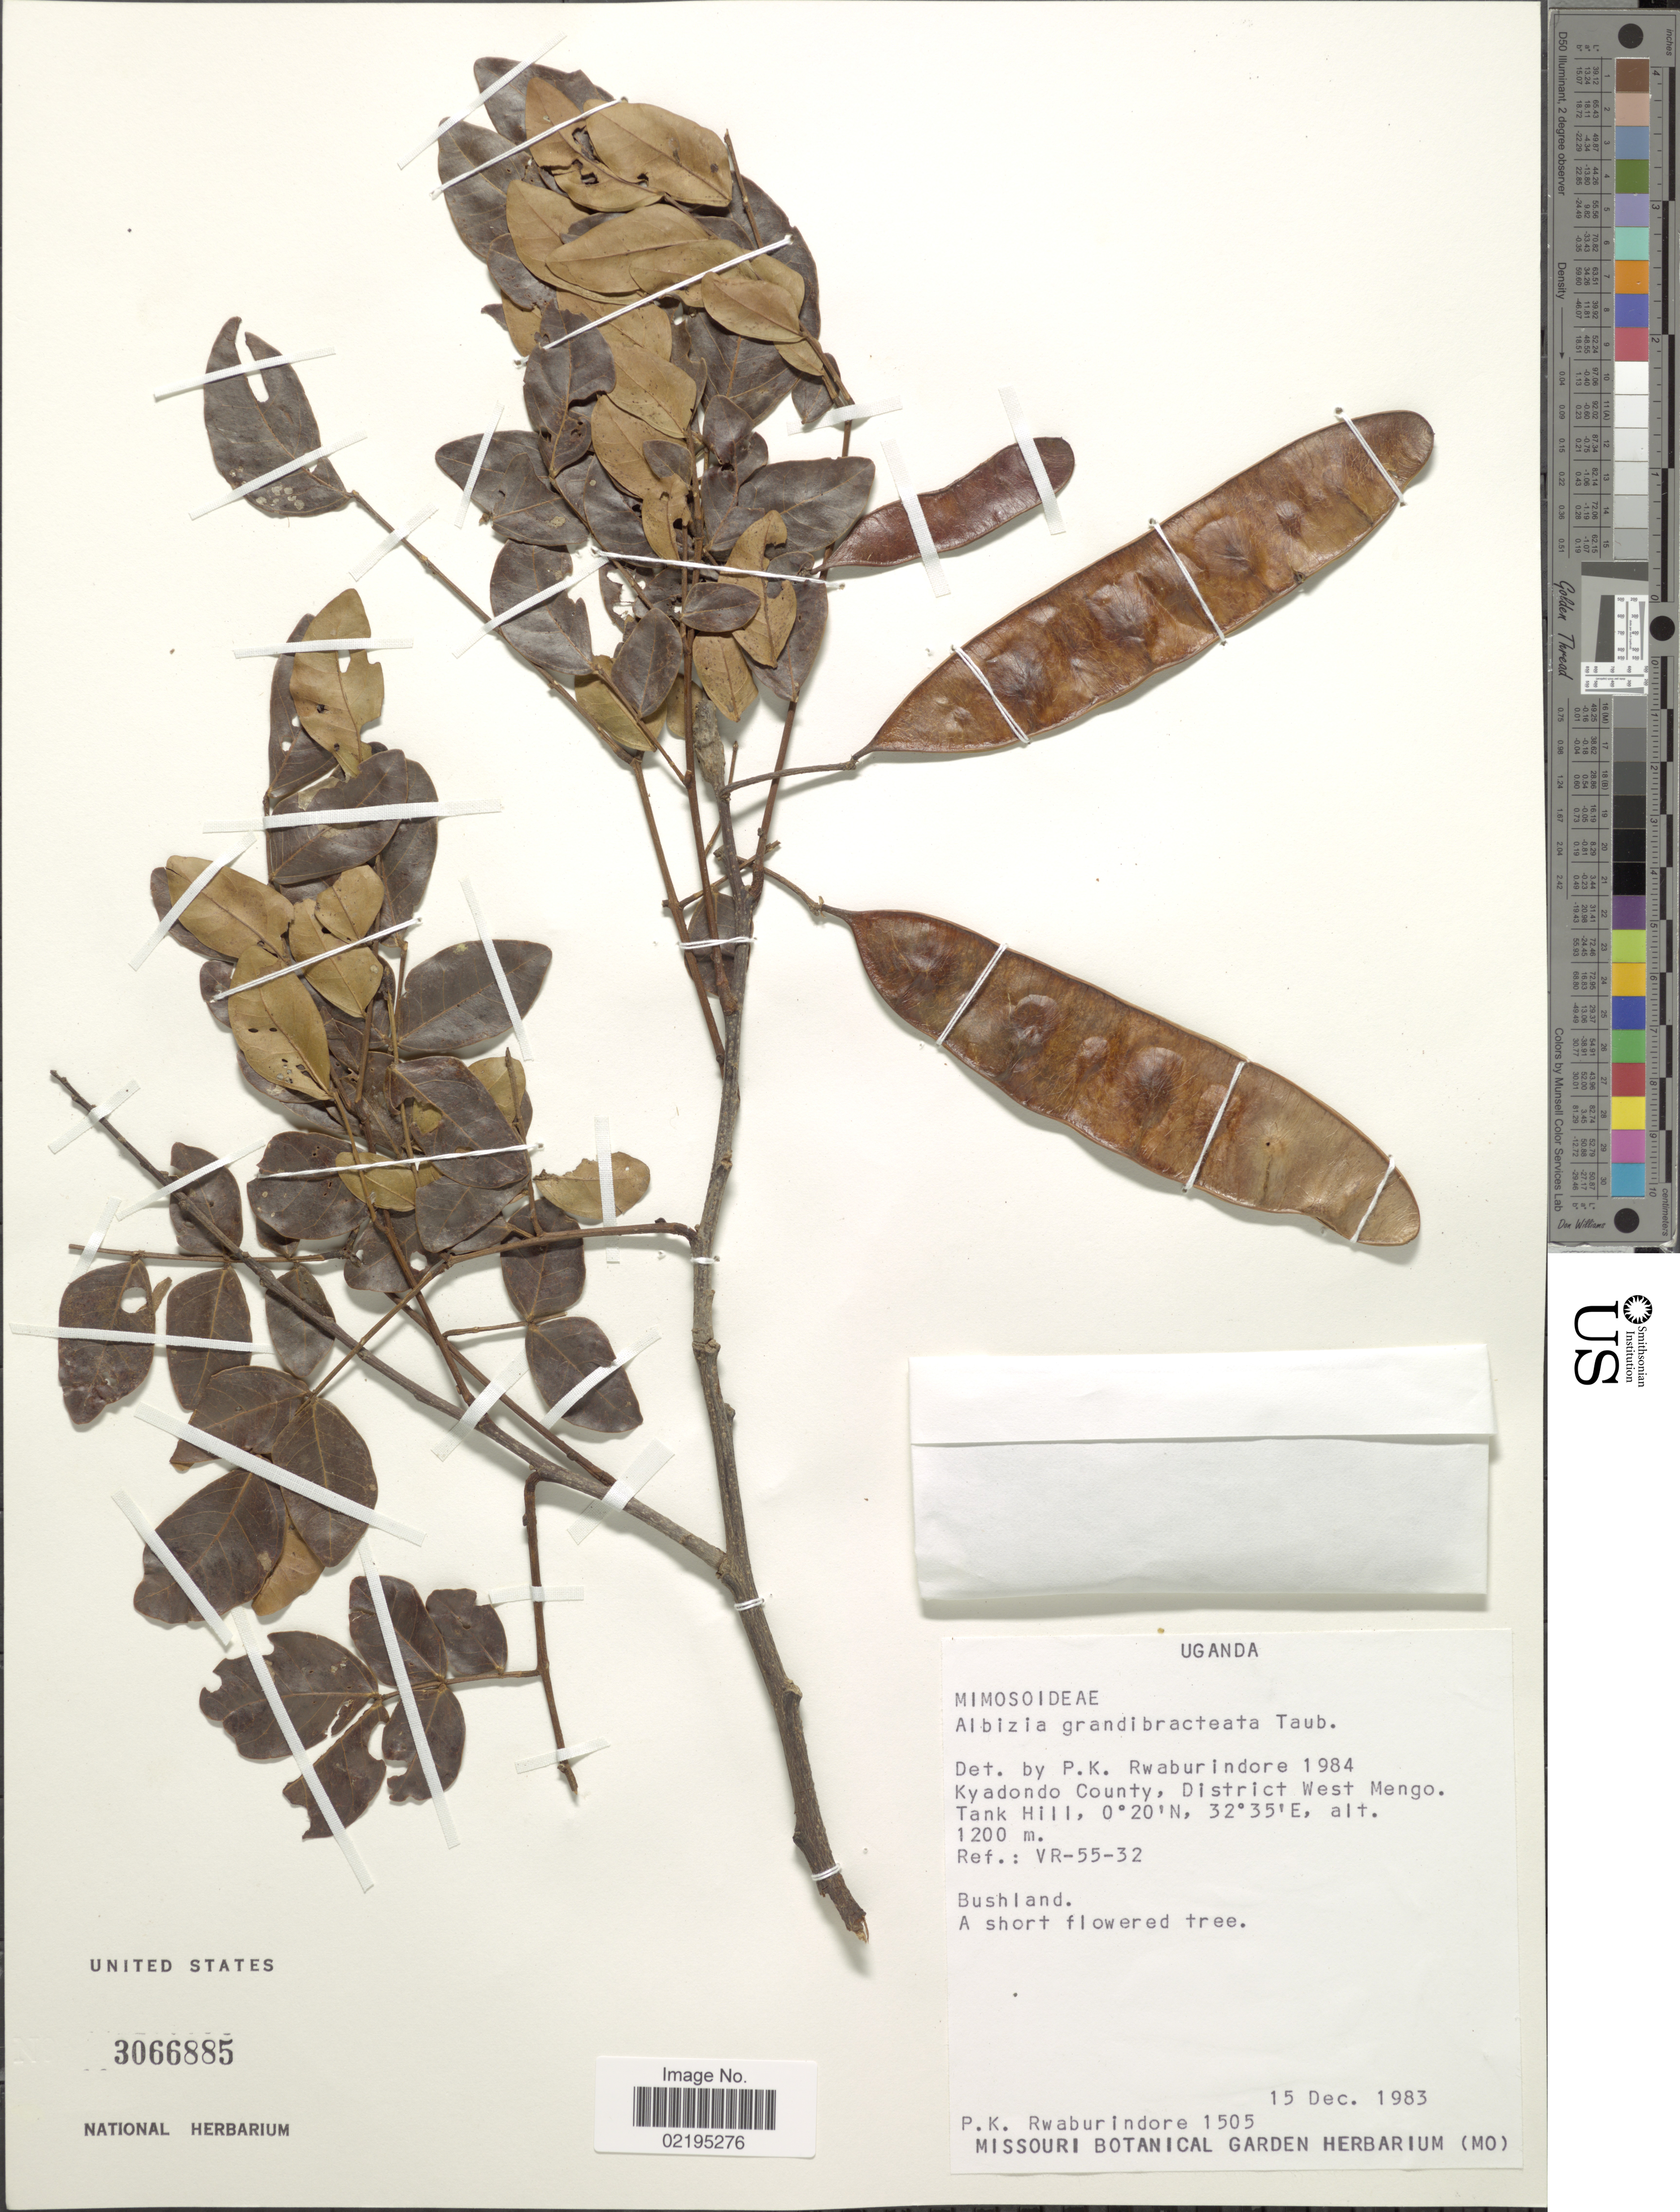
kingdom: Plantae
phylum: Tracheophyta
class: Magnoliopsida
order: Fabales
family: Fabaceae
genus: Albizia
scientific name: Albizia grandibracteata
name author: Taub.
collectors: P. Rwaburindore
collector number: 1505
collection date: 1983-12-15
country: Uganda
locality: Kyadondo County, District West Mengo. Tank Hill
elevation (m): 1200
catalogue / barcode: US 3066885